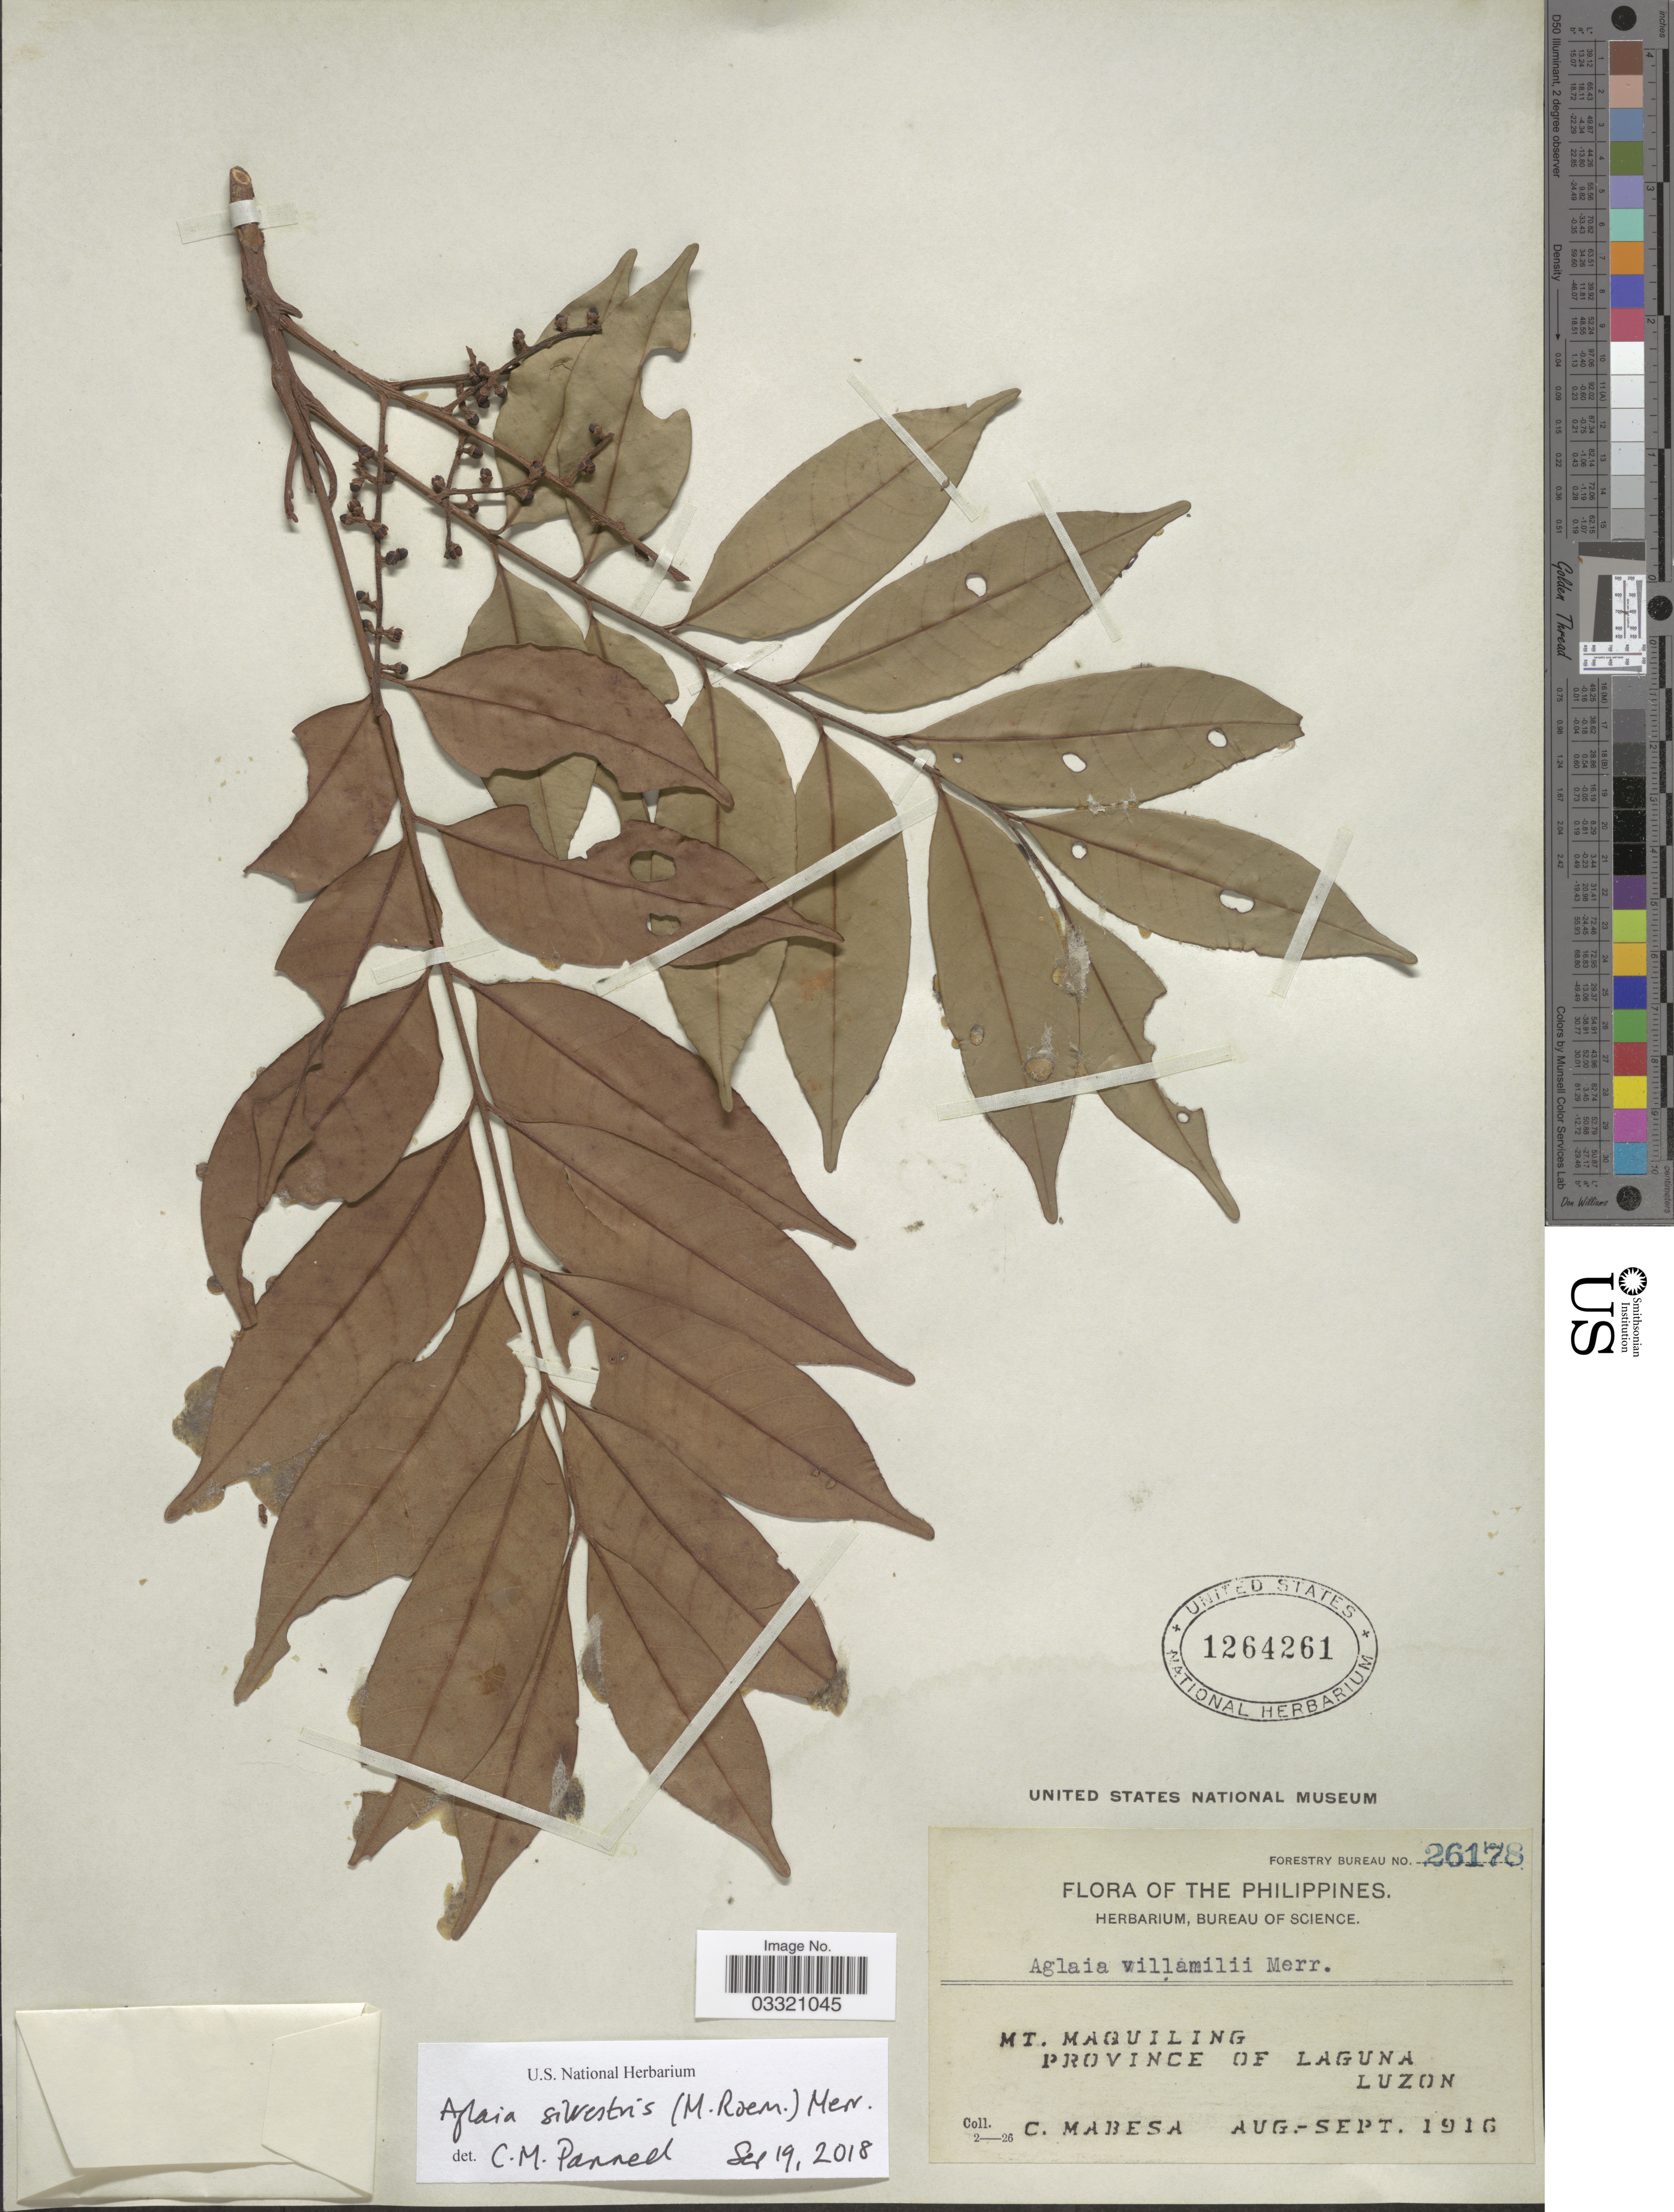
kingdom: Plantae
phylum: Tracheophyta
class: Magnoliopsida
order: Sapindales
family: Meliaceae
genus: Aglaia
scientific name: Aglaia silvestris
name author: (M. Roem.) Merr.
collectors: C. Mabesa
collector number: Forestry Bureau 26178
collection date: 1916-08/1916-09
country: Philippines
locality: Mt. Maquiling. Province of Laguna. Luzon.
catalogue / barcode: US 1264261